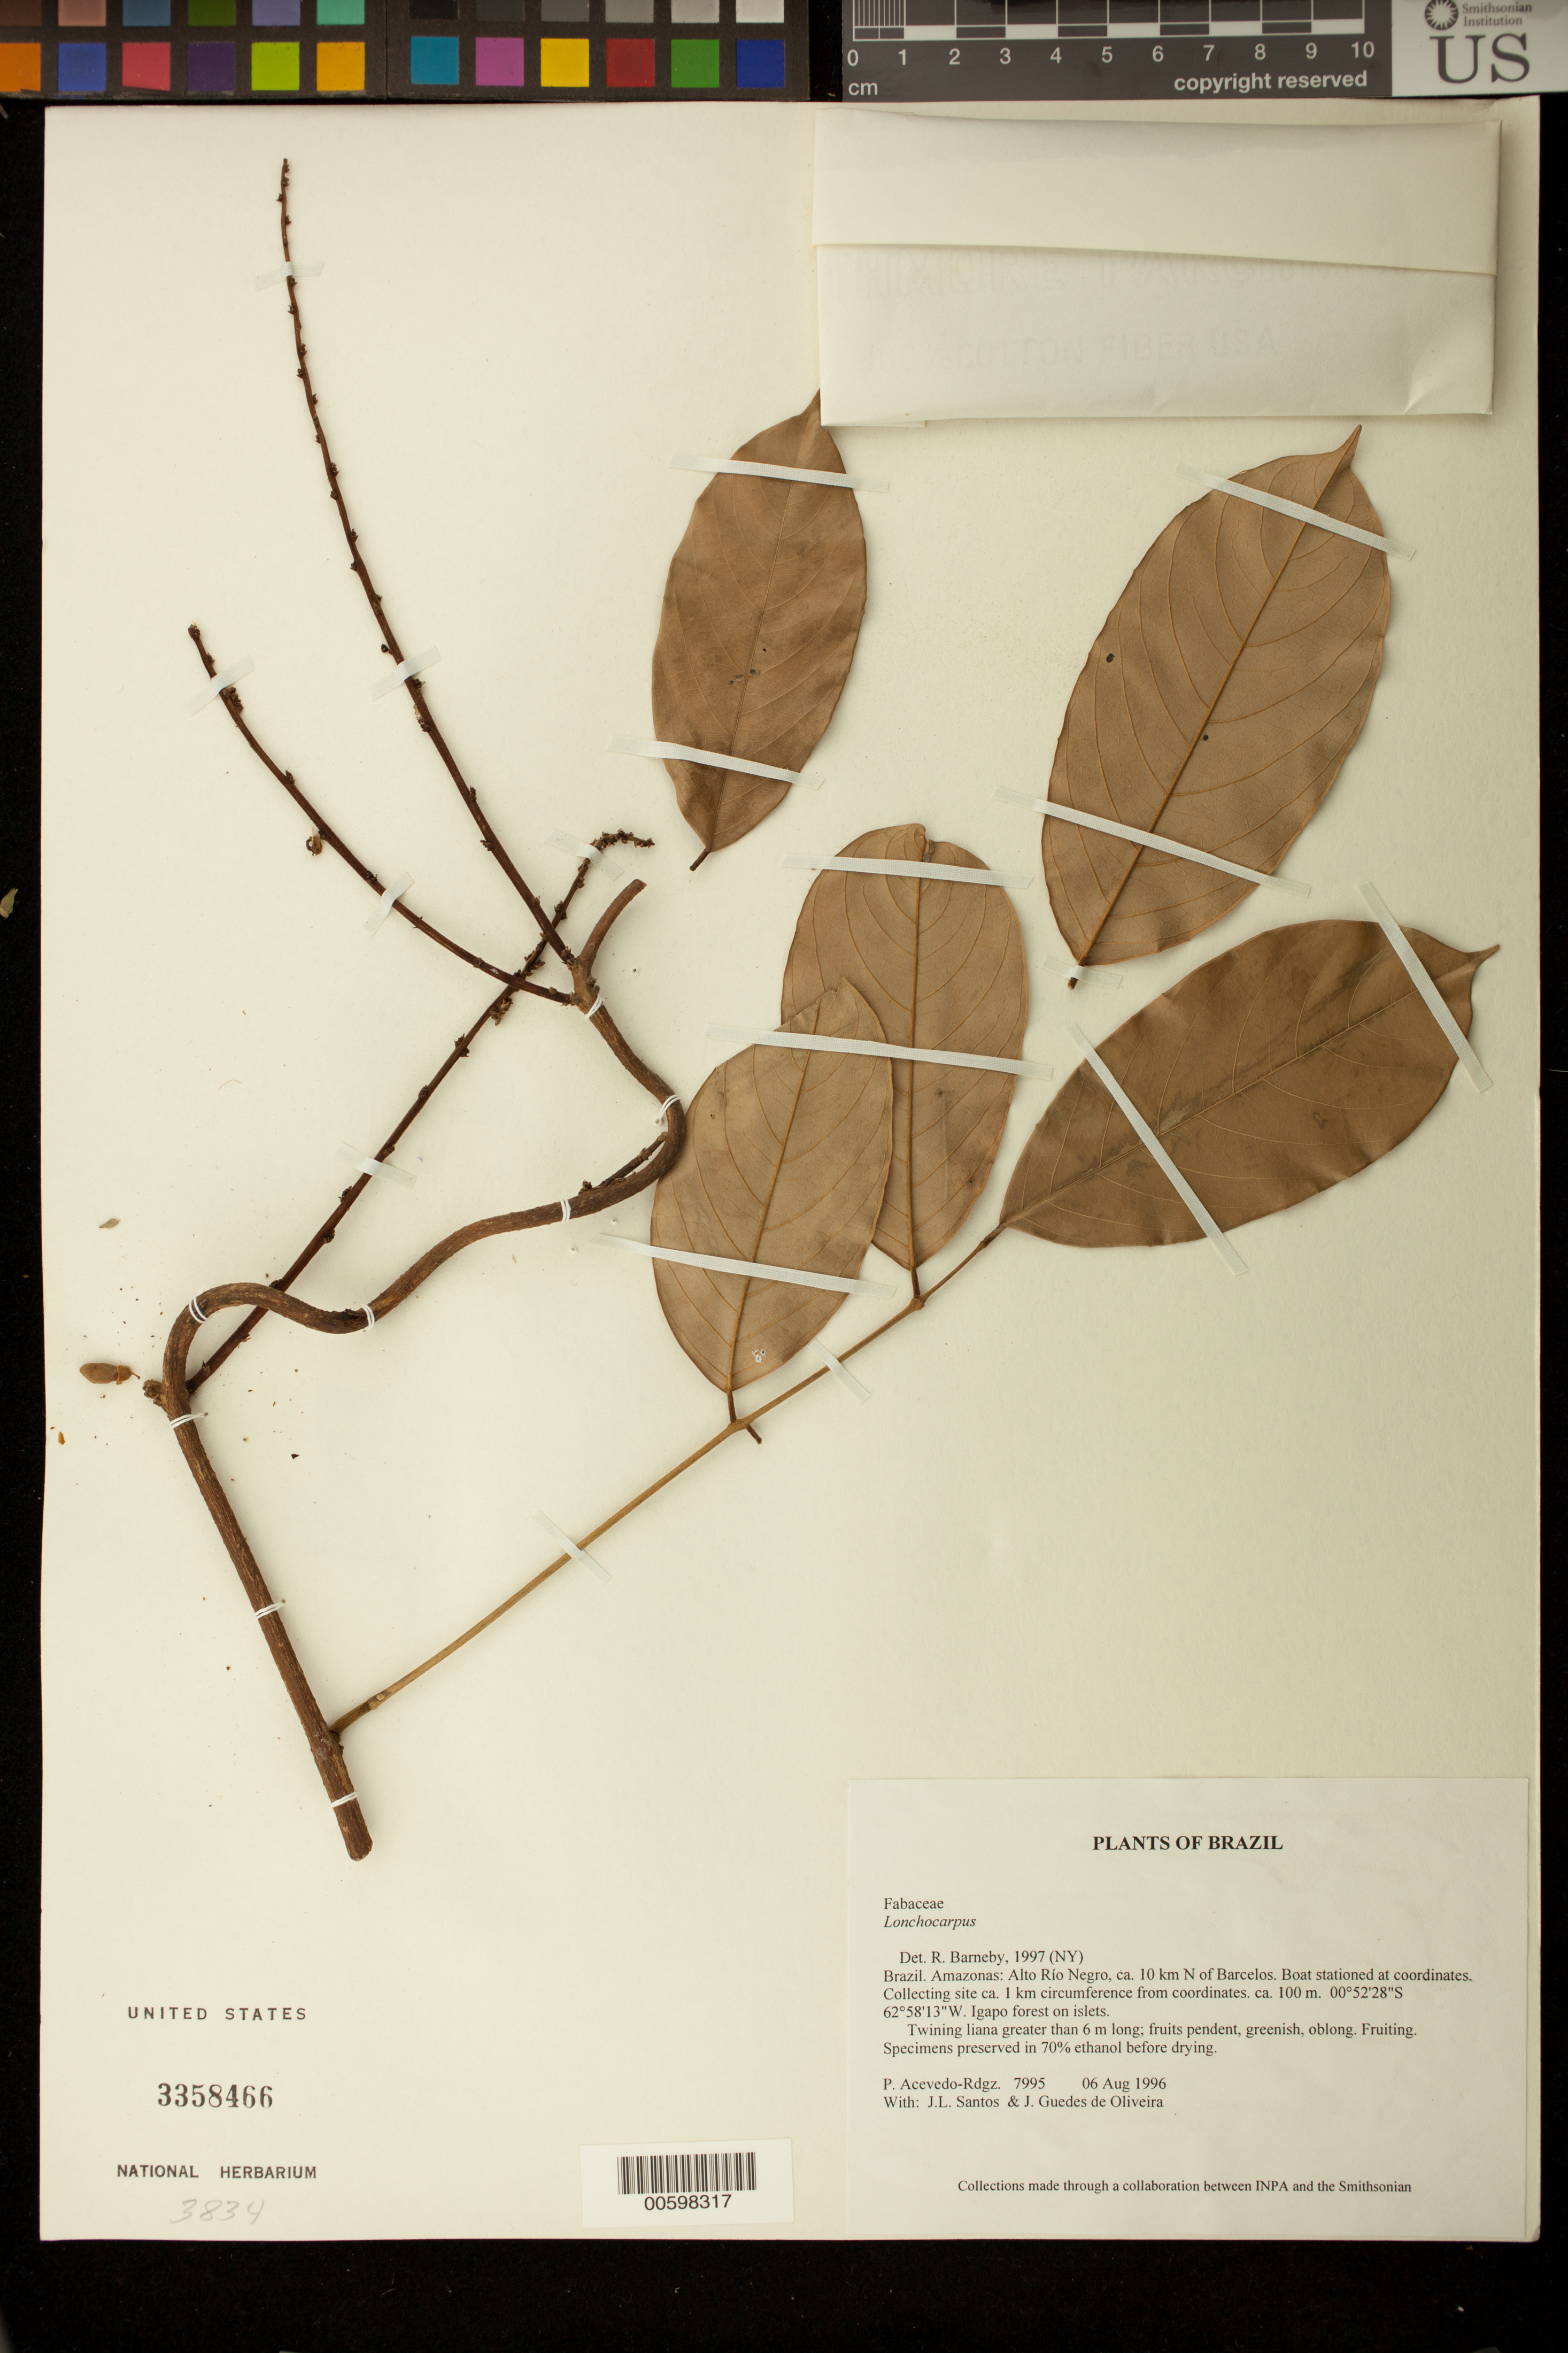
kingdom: Plantae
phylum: Tracheophyta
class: Magnoliopsida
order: Fabales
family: Fabaceae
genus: Deguelia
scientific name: Deguelia negrensis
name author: (Benth.) Taub.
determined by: Strong, M. T., (US), Smithsonian Institution - National Museum of Natural History (UNITED STATES)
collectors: P. Acevedo-Rodr., J. L. Santos & J. Guedes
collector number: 7995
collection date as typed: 06 Aug 1996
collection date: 1996-08-06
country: Brazil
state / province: Amazonas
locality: Amazonas: Alto Río Negro, ca. 10 km N of Barcelos. Boat stationed at coordinates. Collecting site ca. 1 km circumference from coordinates.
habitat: Igapo forest on islets.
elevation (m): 100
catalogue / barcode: US 3358466